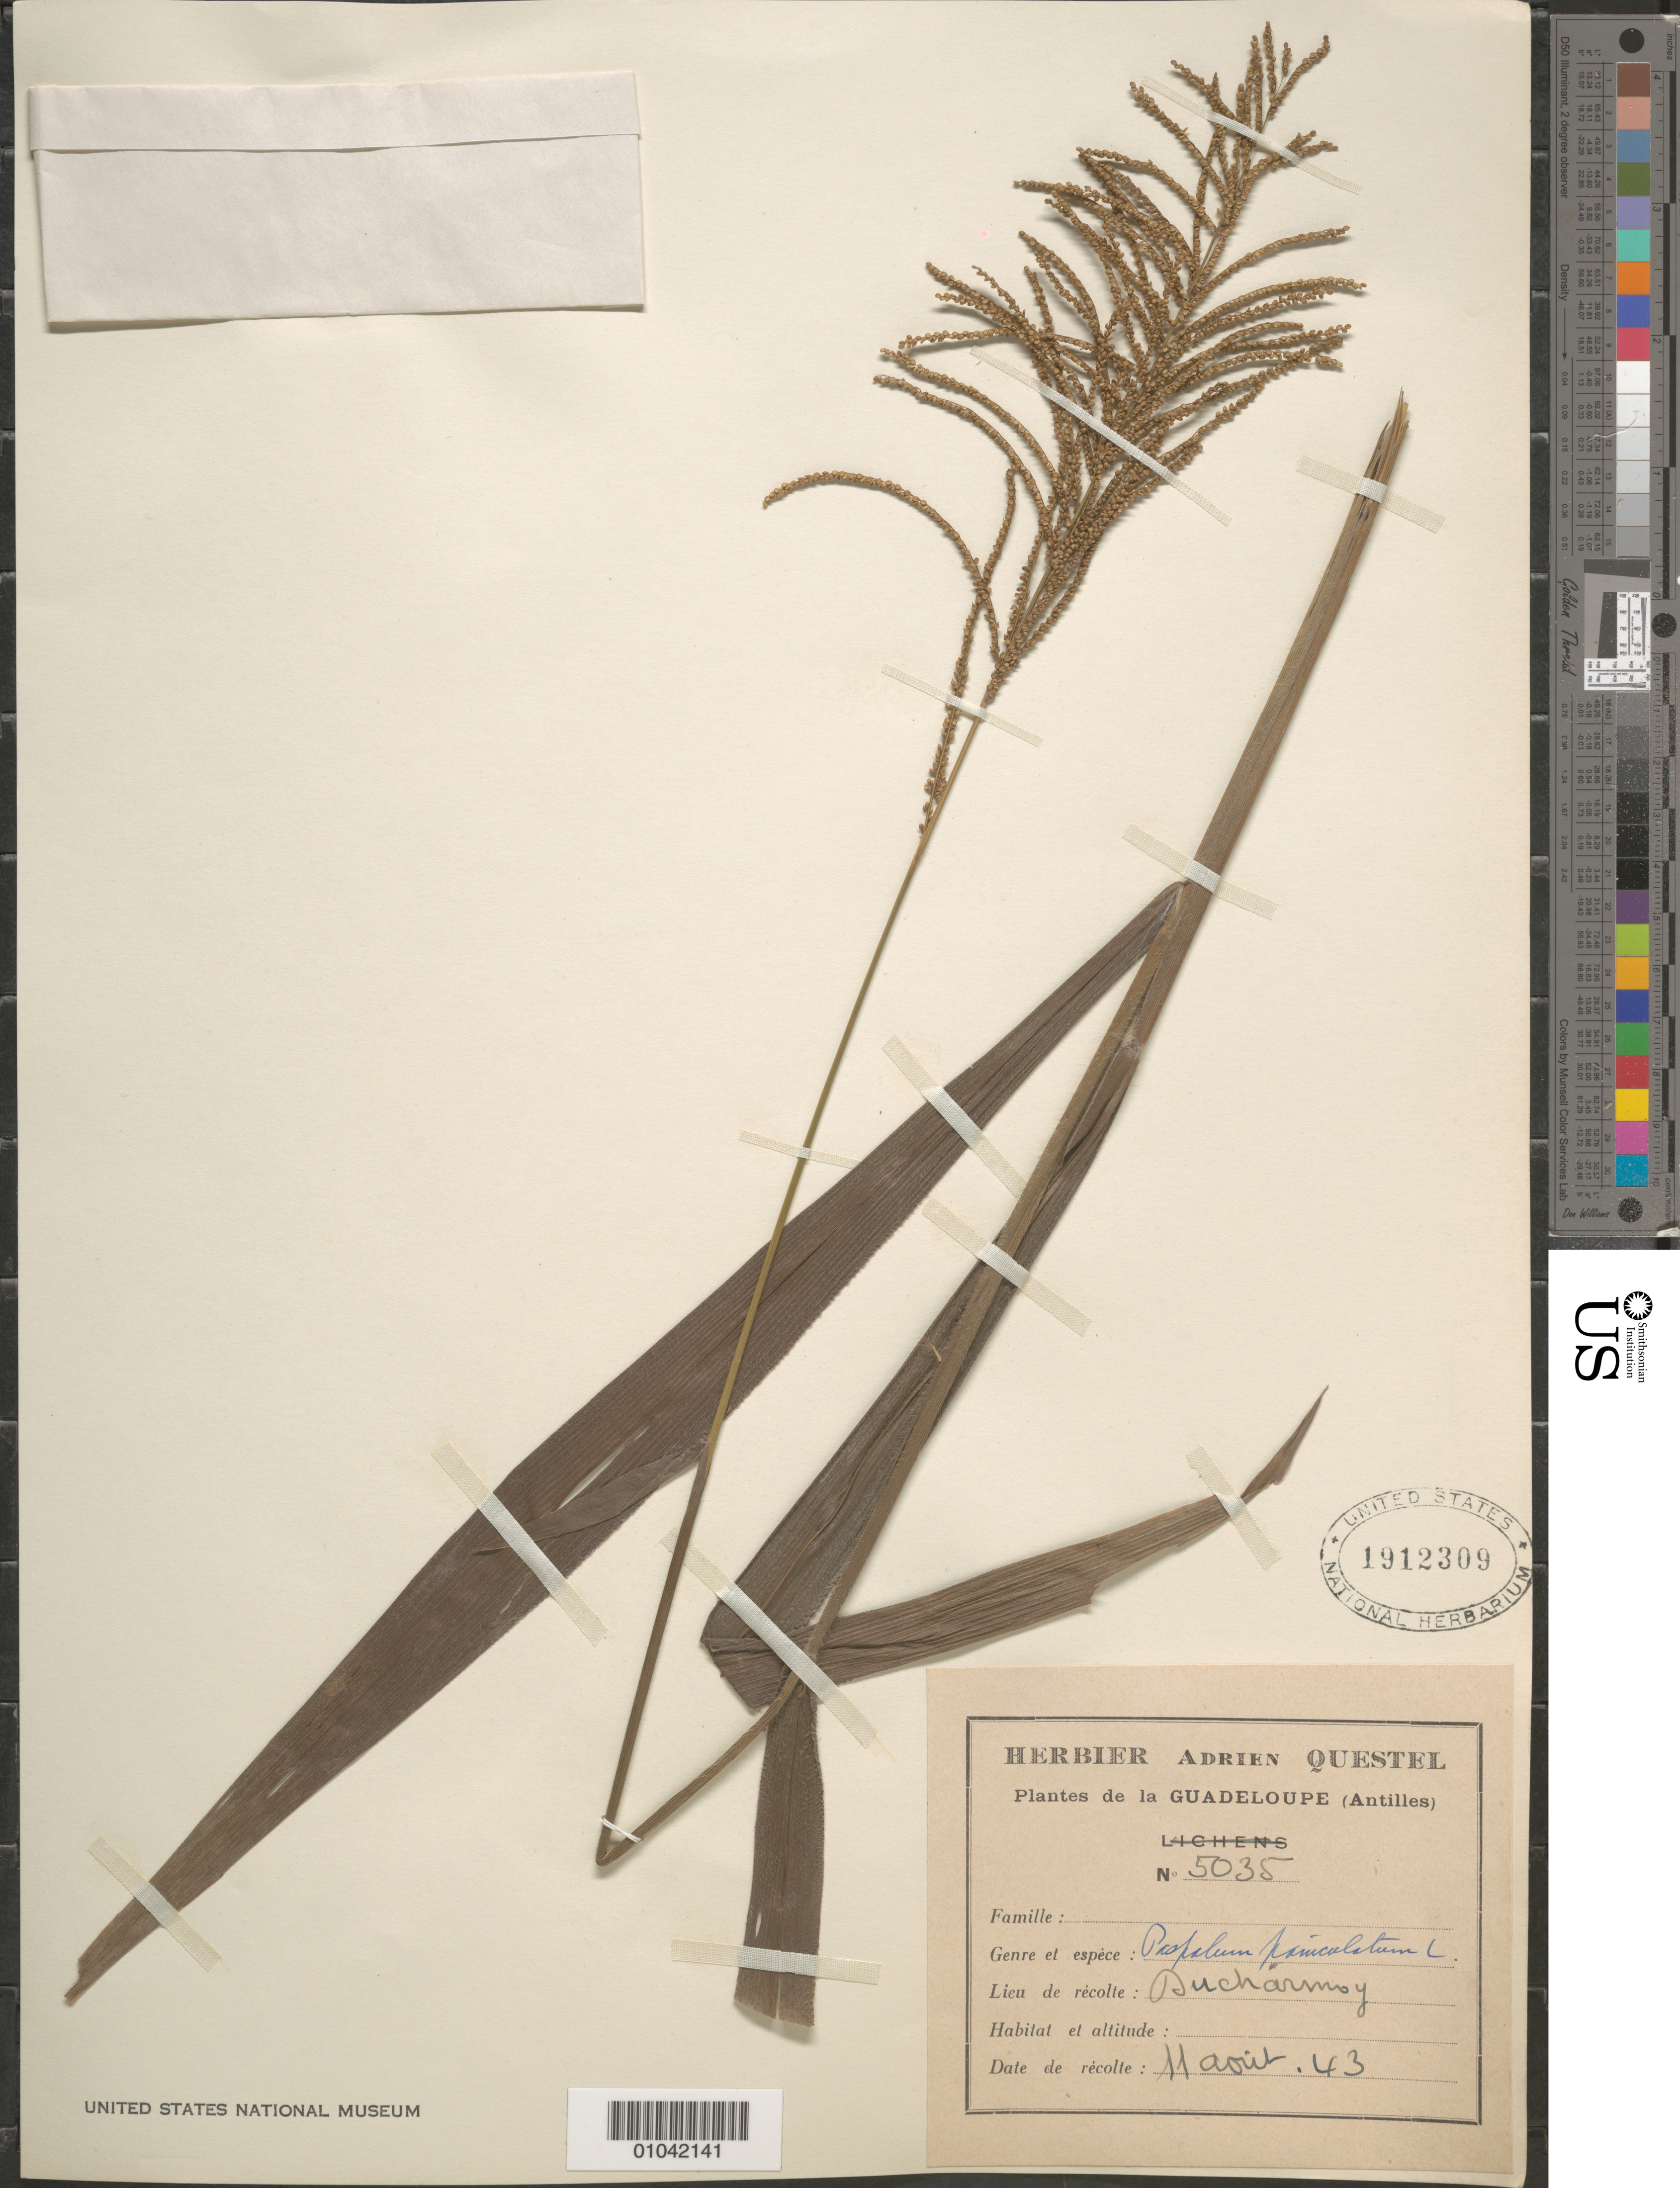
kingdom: Plantae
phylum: Tracheophyta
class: Liliopsida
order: Poales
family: Poaceae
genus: Paspalum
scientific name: Paspalum paniculatum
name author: L.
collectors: A. Questel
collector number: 5035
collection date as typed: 11 Aug 1943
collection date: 1943-08-11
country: Guadeloupe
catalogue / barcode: US 1912309